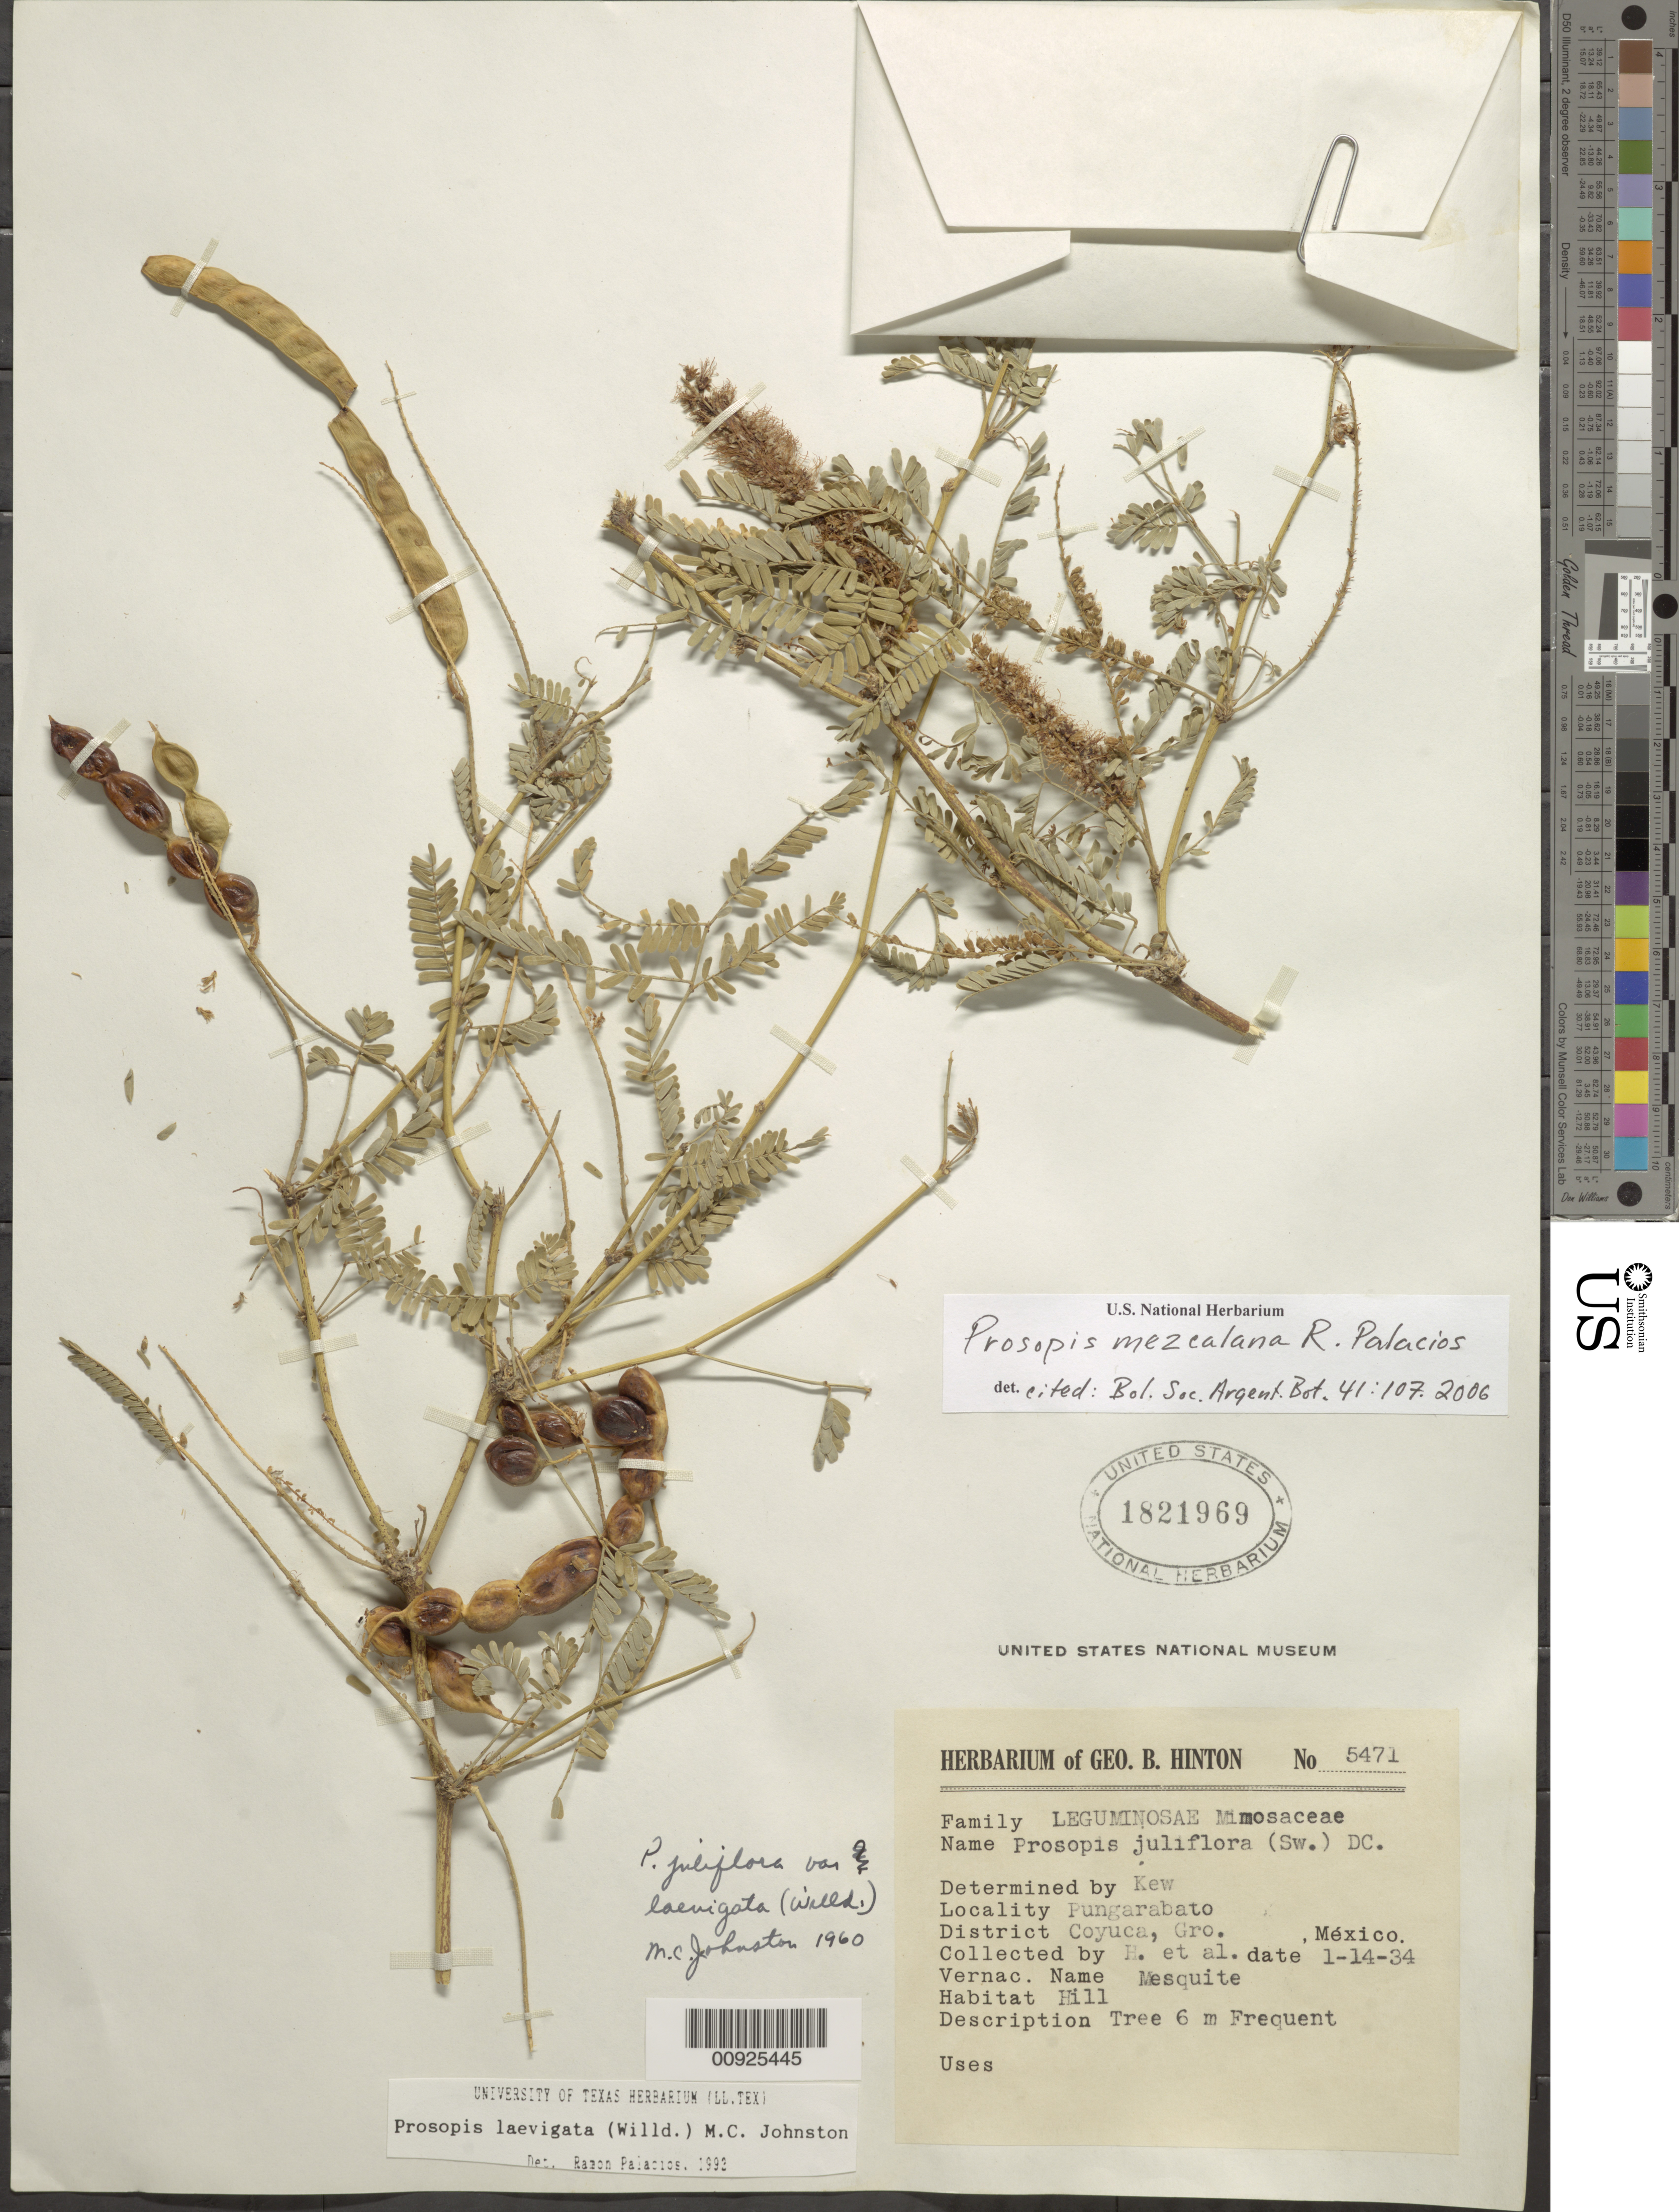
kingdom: Plantae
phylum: Tracheophyta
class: Magnoliopsida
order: Fabales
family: Fabaceae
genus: Neltuma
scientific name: Neltuma mezcalana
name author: (R.A. Palacios) C. E. Hughes & G.P. Lewis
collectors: G. B. Hinton & et al.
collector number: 5471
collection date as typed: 14 Jan 1934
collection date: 1934-01-14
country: Mexico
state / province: Guerrero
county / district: Coyuca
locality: Pungarabato, District Coyuca, Guerrero.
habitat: Hill.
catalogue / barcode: US 1821969